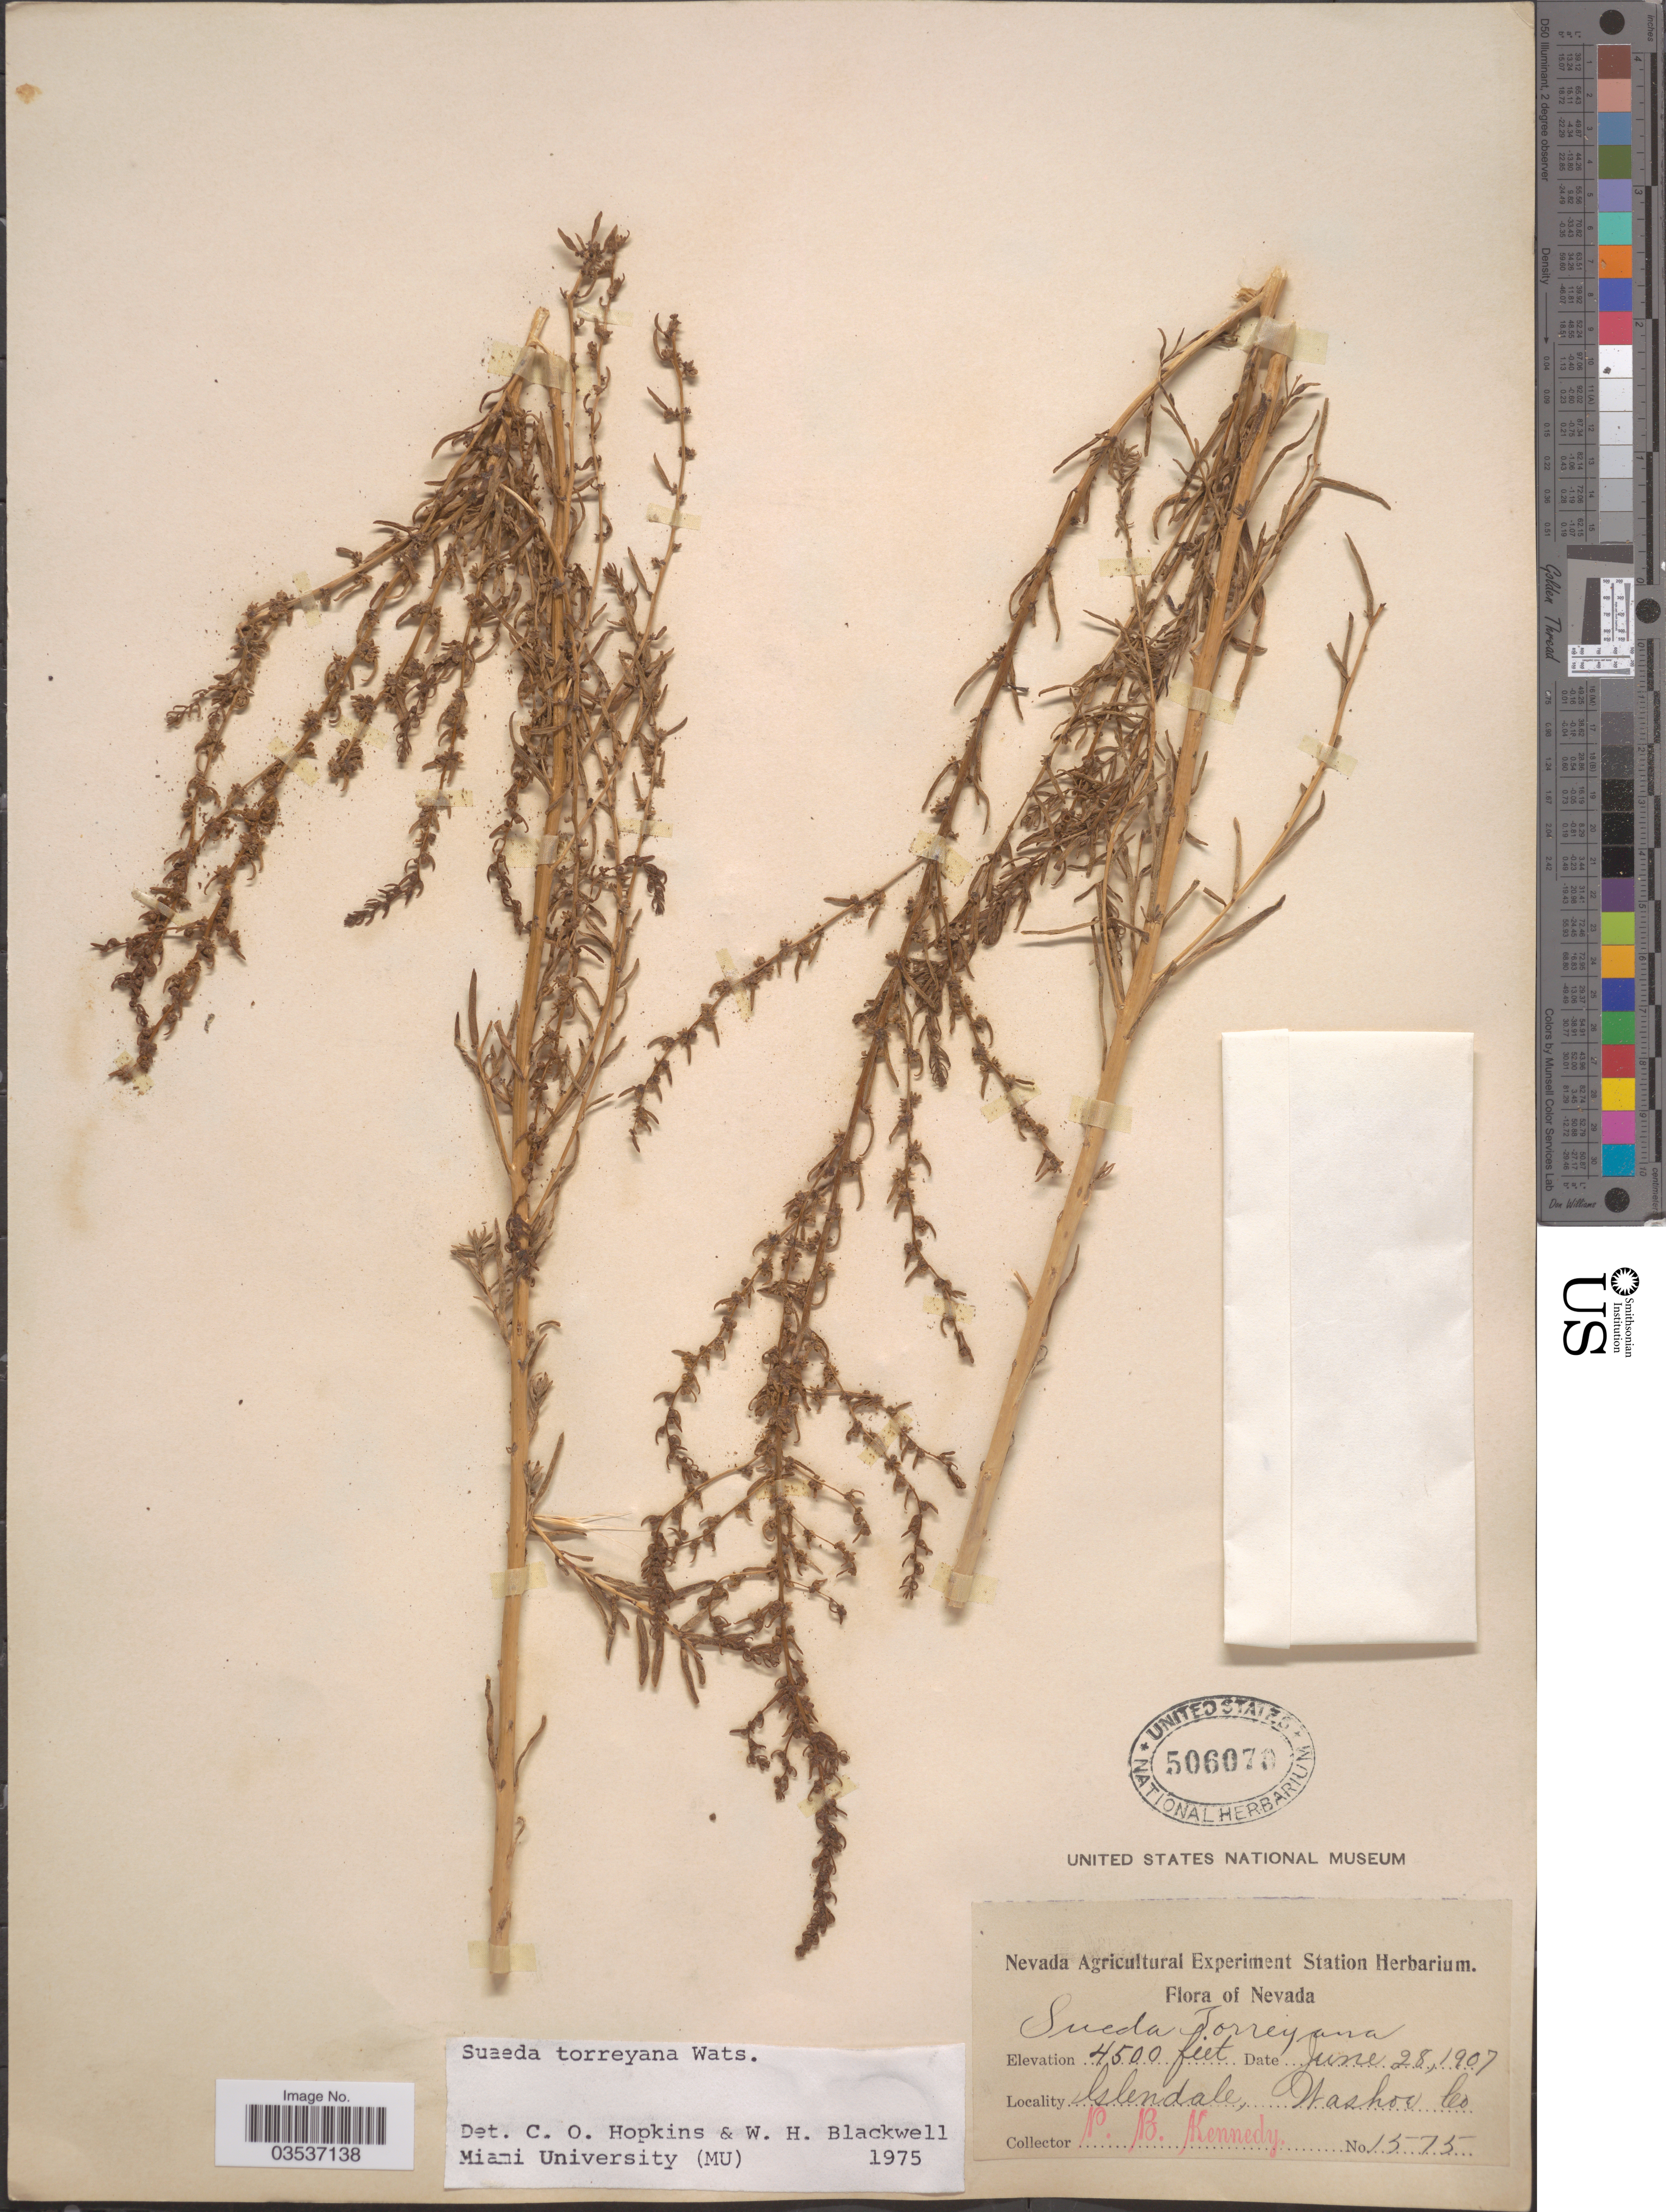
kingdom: Plantae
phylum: Tracheophyta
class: Magnoliopsida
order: Caryophyllales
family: Amaranthaceae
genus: Suaeda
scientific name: Suaeda torreyana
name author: S. Watson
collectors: P. B. Kennedy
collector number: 1575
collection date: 1907-06-28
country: United States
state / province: Nevada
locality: Glendale, Washoe Co.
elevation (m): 1372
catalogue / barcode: US 506070